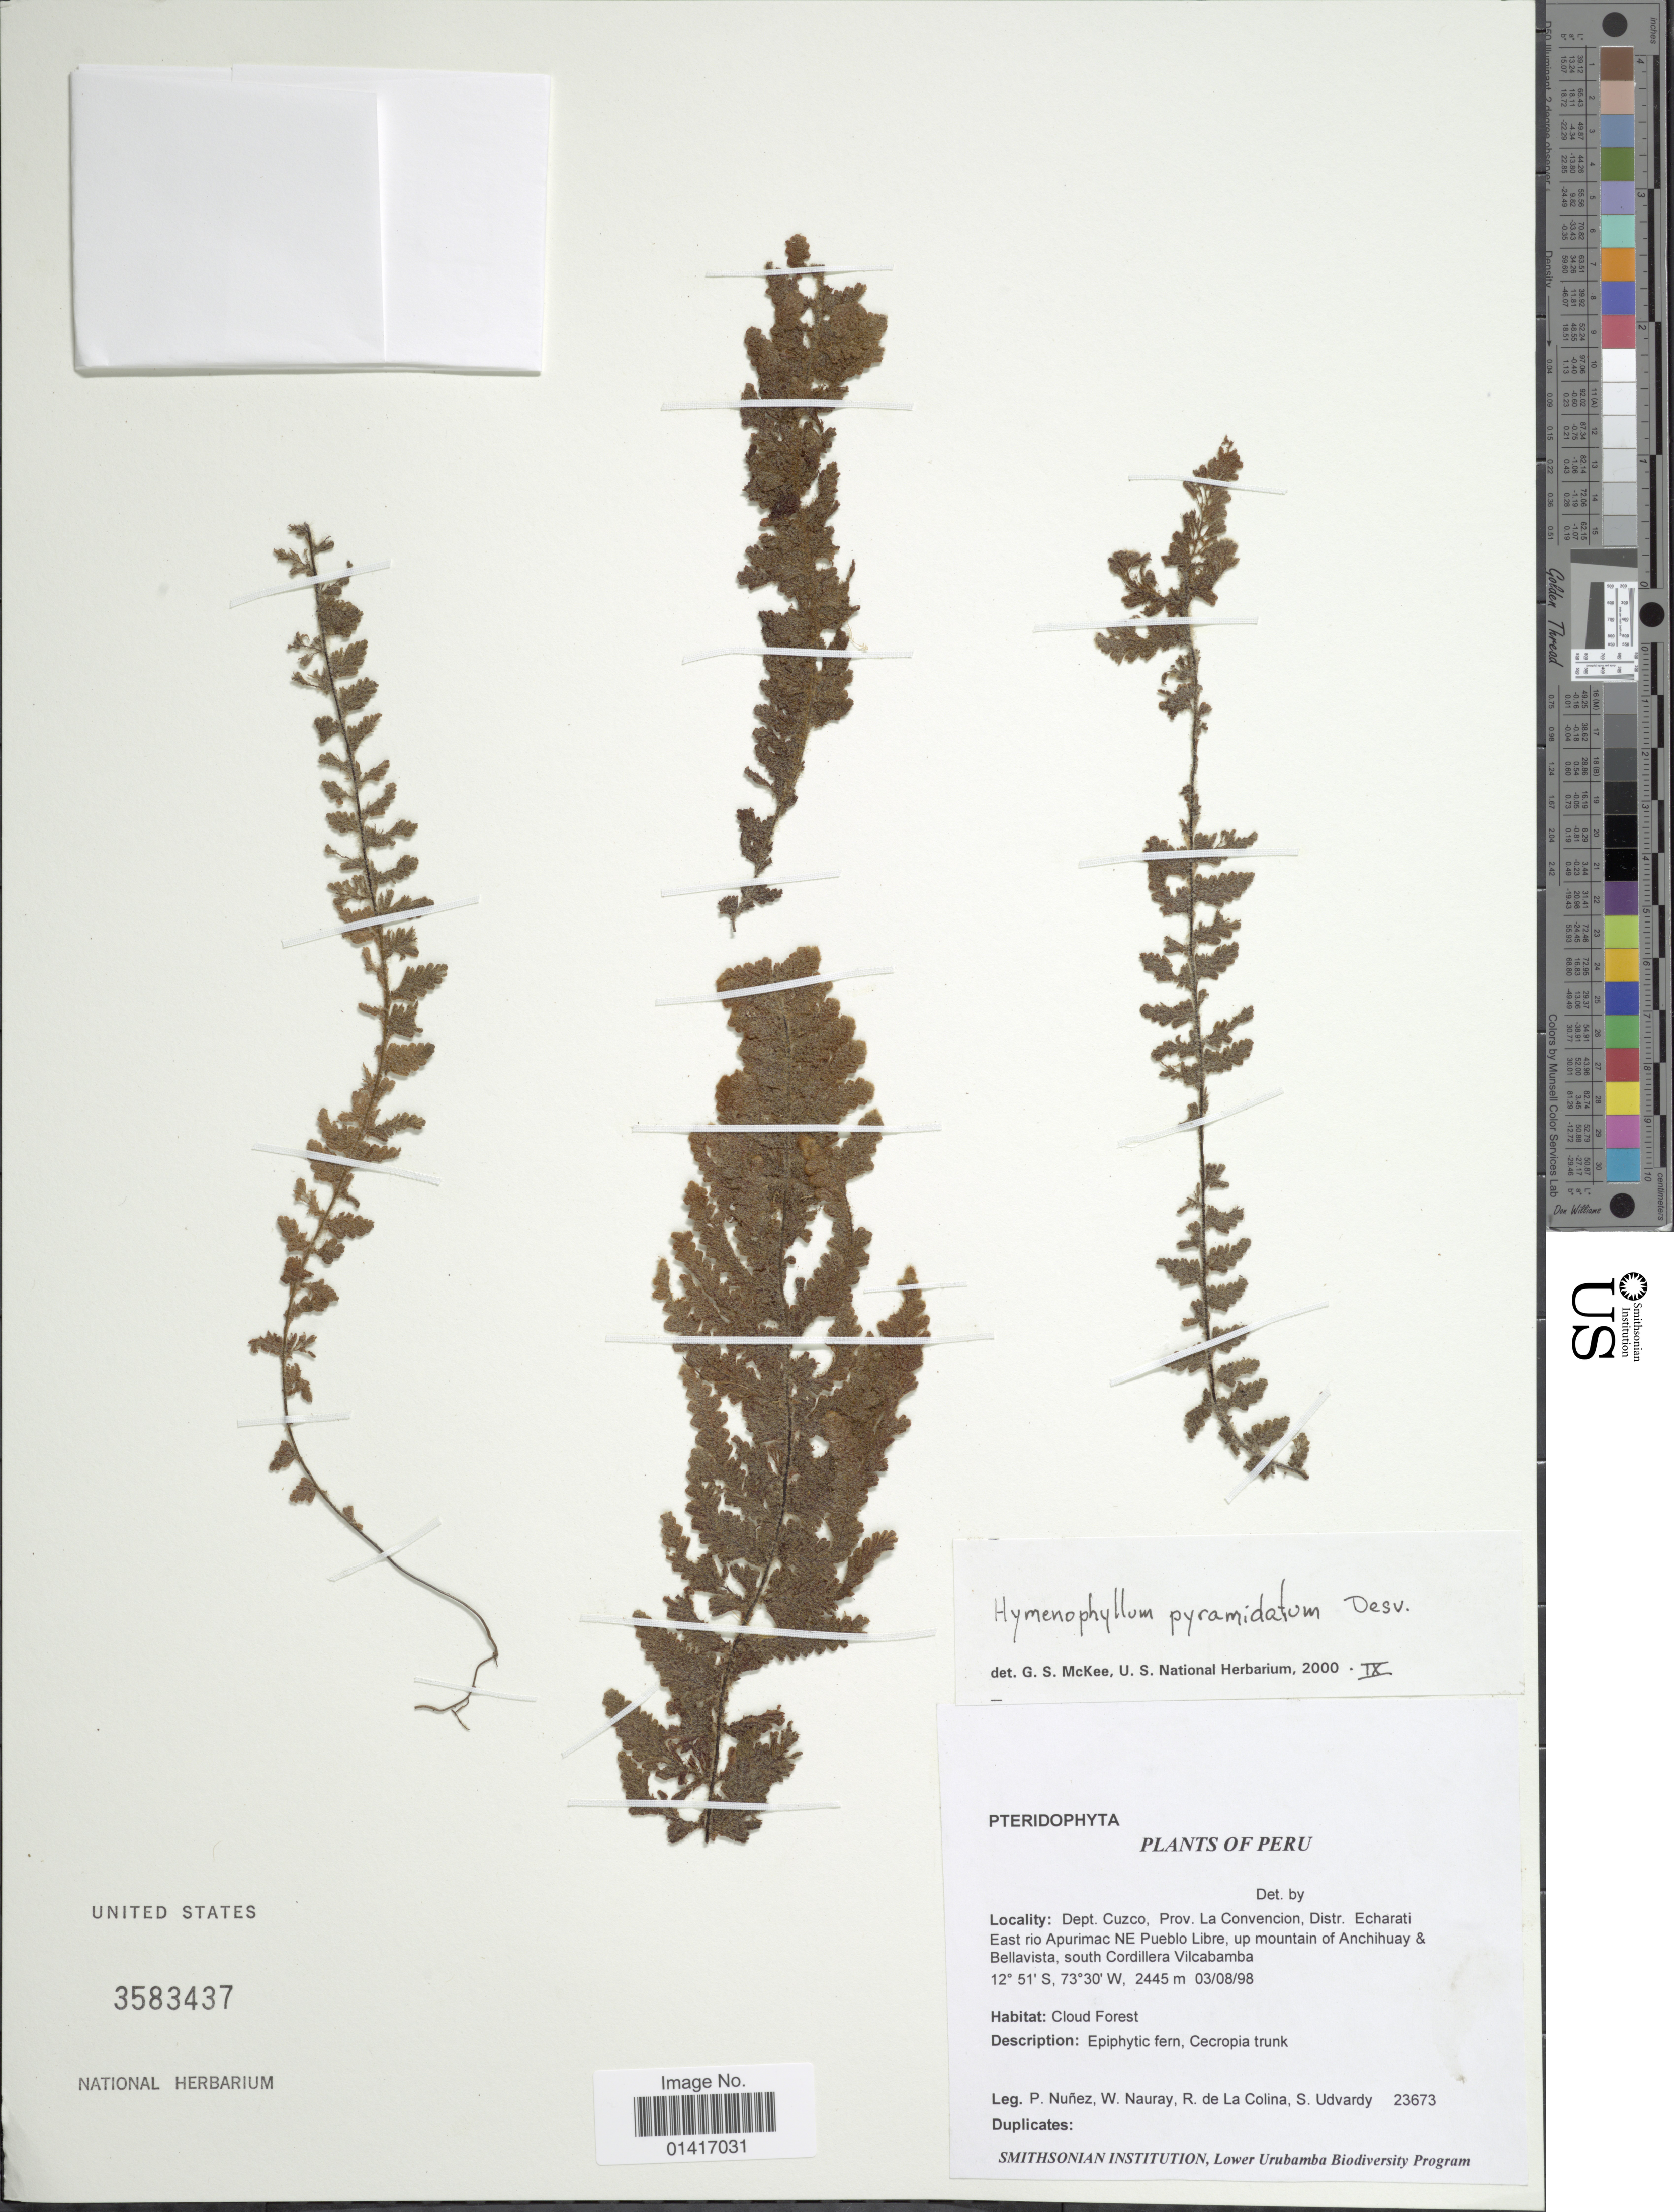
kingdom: Plantae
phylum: Tracheophyta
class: Polypodiopsida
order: Hymenophyllales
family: Hymenophyllaceae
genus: Hymenophyllum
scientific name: Hymenophyllum pyramidatum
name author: Desv.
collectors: P. Nuñez V., W. Nauray, R. de La Colina & S. Udvardy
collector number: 23673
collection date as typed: Transcribed d/m/y: 3/8/98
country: Peru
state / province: Cusco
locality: Prov. La Convencion, Distr. Echarati East rio Apurimac NE Pueblo Libre, up mountain of Anchihuay & Bellavista south Cordillera Vilcabamba. Cloud forest.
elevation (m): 2445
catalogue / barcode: US 3583437